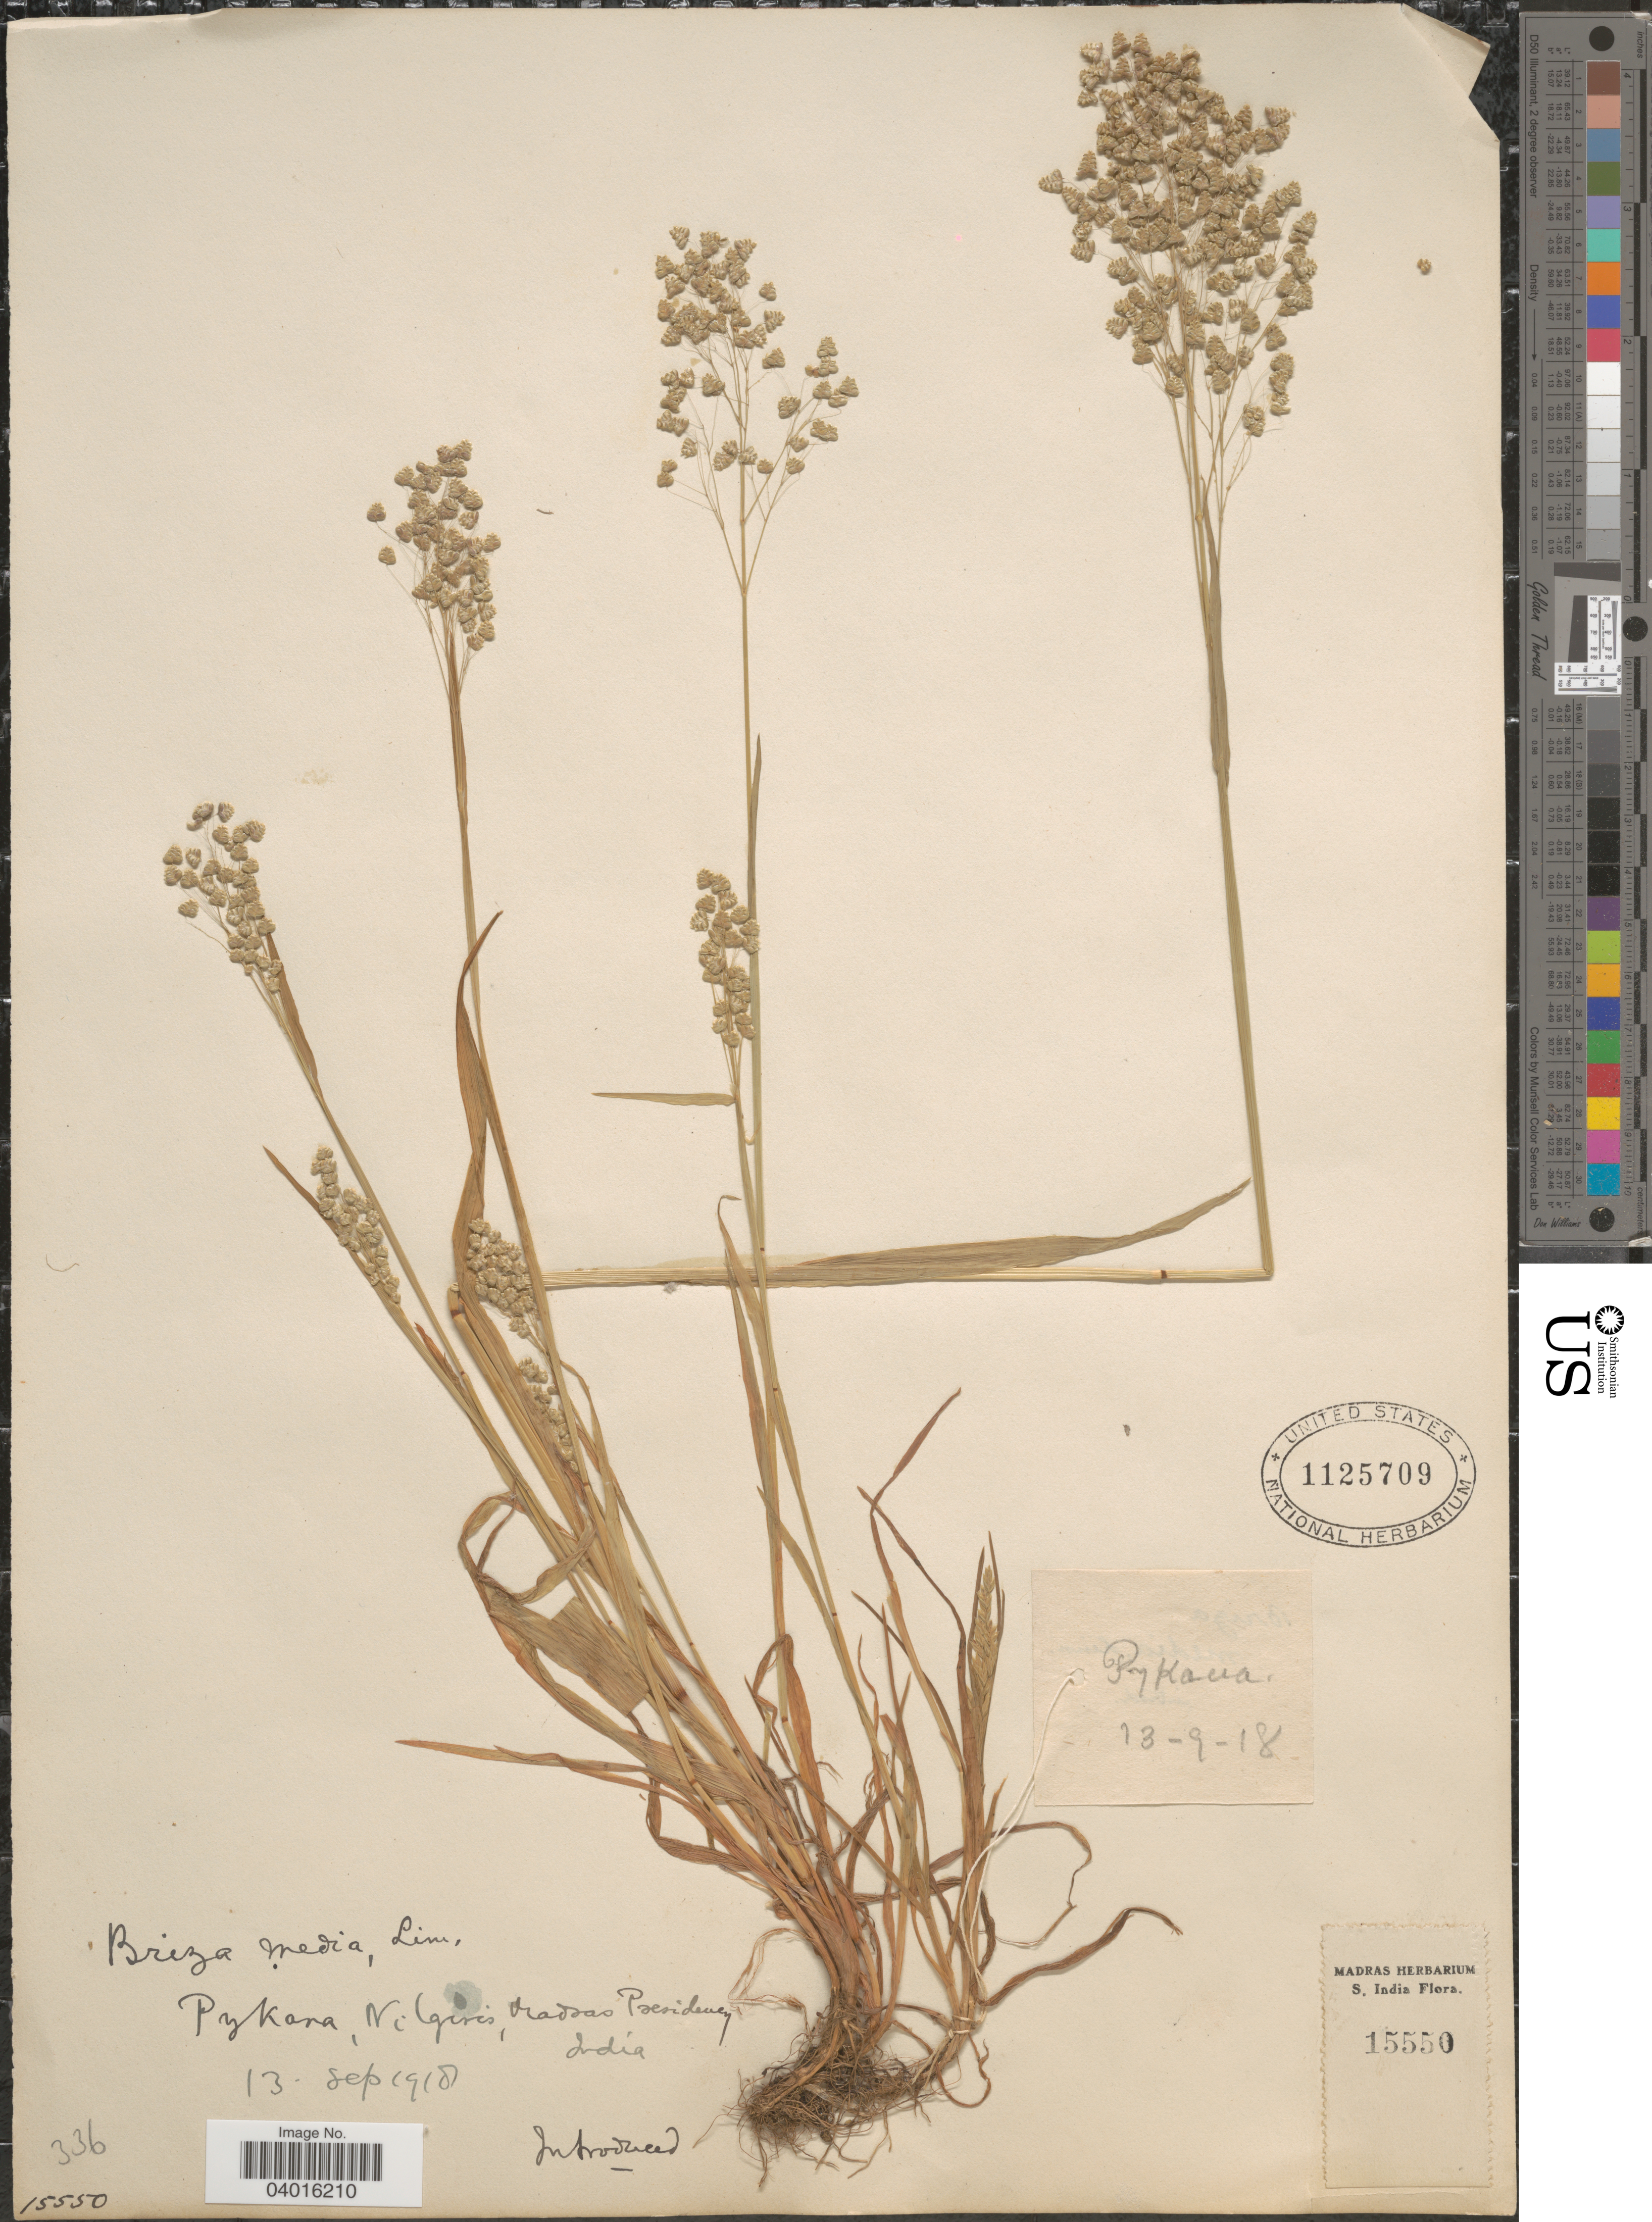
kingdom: Plantae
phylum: Tracheophyta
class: Liliopsida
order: Poales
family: Poaceae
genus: Briza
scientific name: Briza media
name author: L.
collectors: Ex herb. Madras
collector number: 15550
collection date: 1918-09-13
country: India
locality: Pykara, Nilgiris, Madras Presidency. S. India.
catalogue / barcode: US 1125709